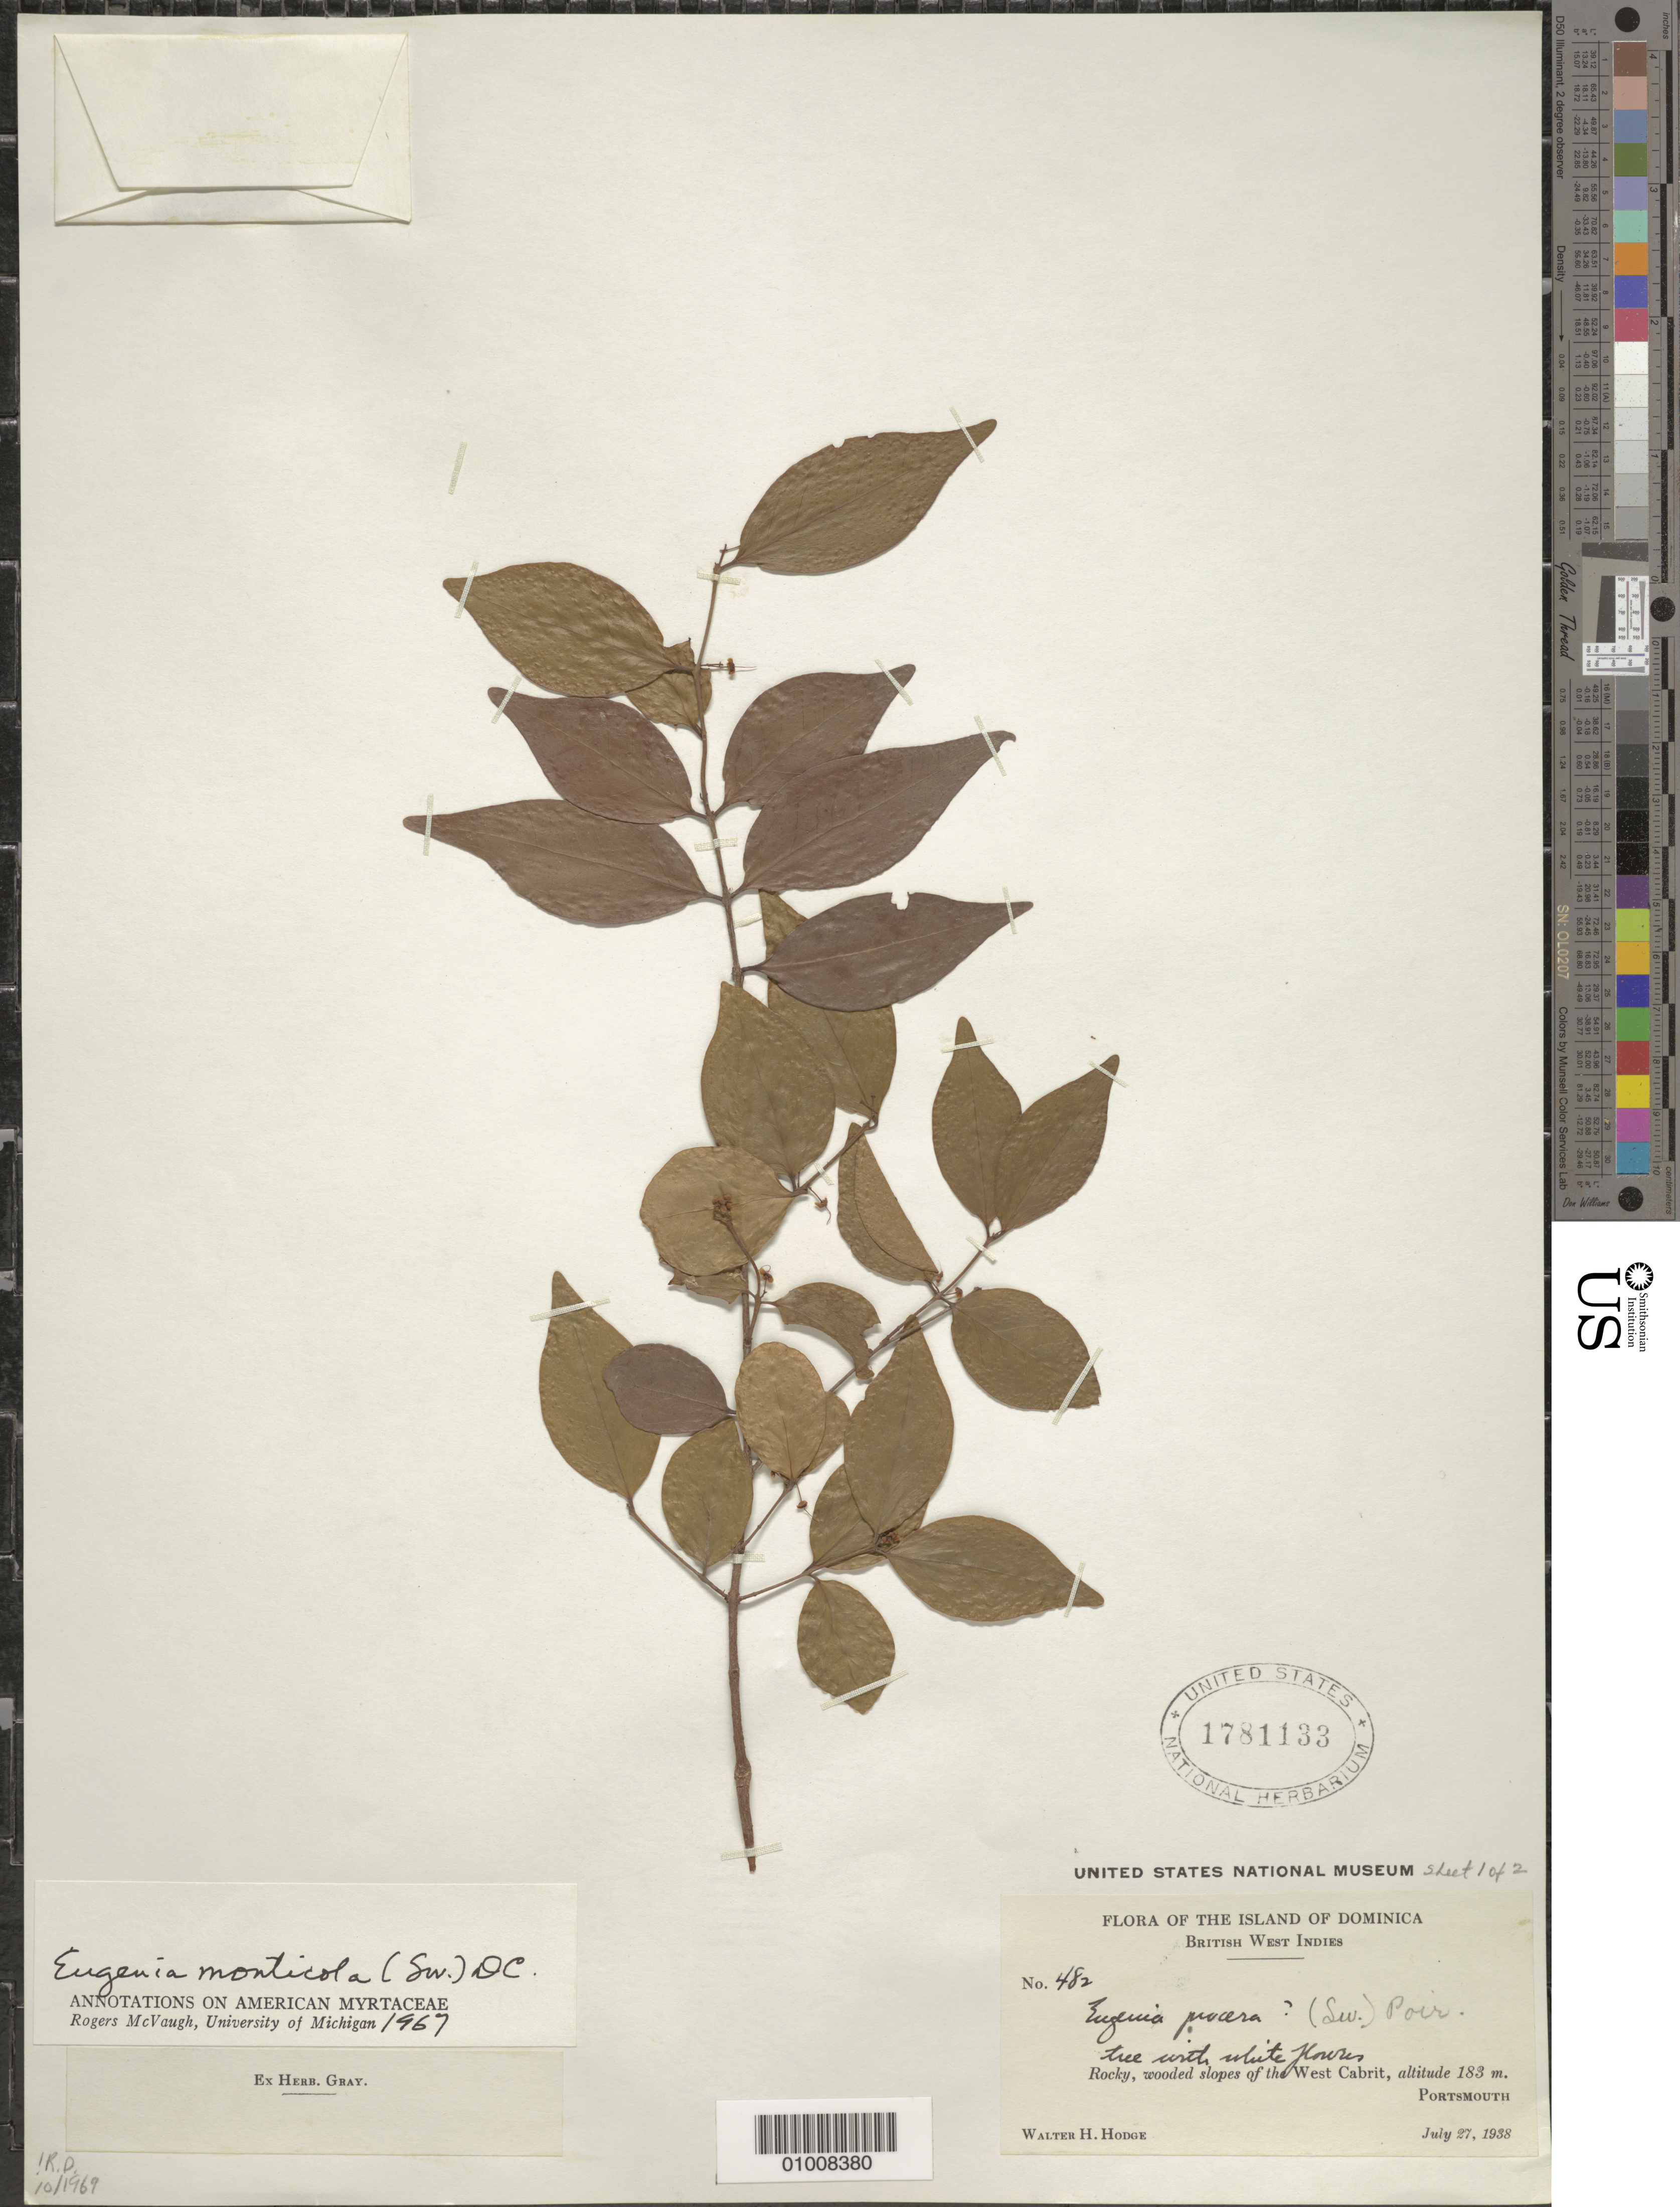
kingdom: Plantae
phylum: Tracheophyta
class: Magnoliopsida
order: Myrtales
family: Myrtaceae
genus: Eugenia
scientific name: Eugenia monticola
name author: (Sw.) DC.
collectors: W. Hodge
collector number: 482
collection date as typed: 27 Jul 1938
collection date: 1938-07-27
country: Dominica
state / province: St. John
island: Dominica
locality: West Cabrit. Portsmouth.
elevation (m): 183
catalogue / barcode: US 1781133